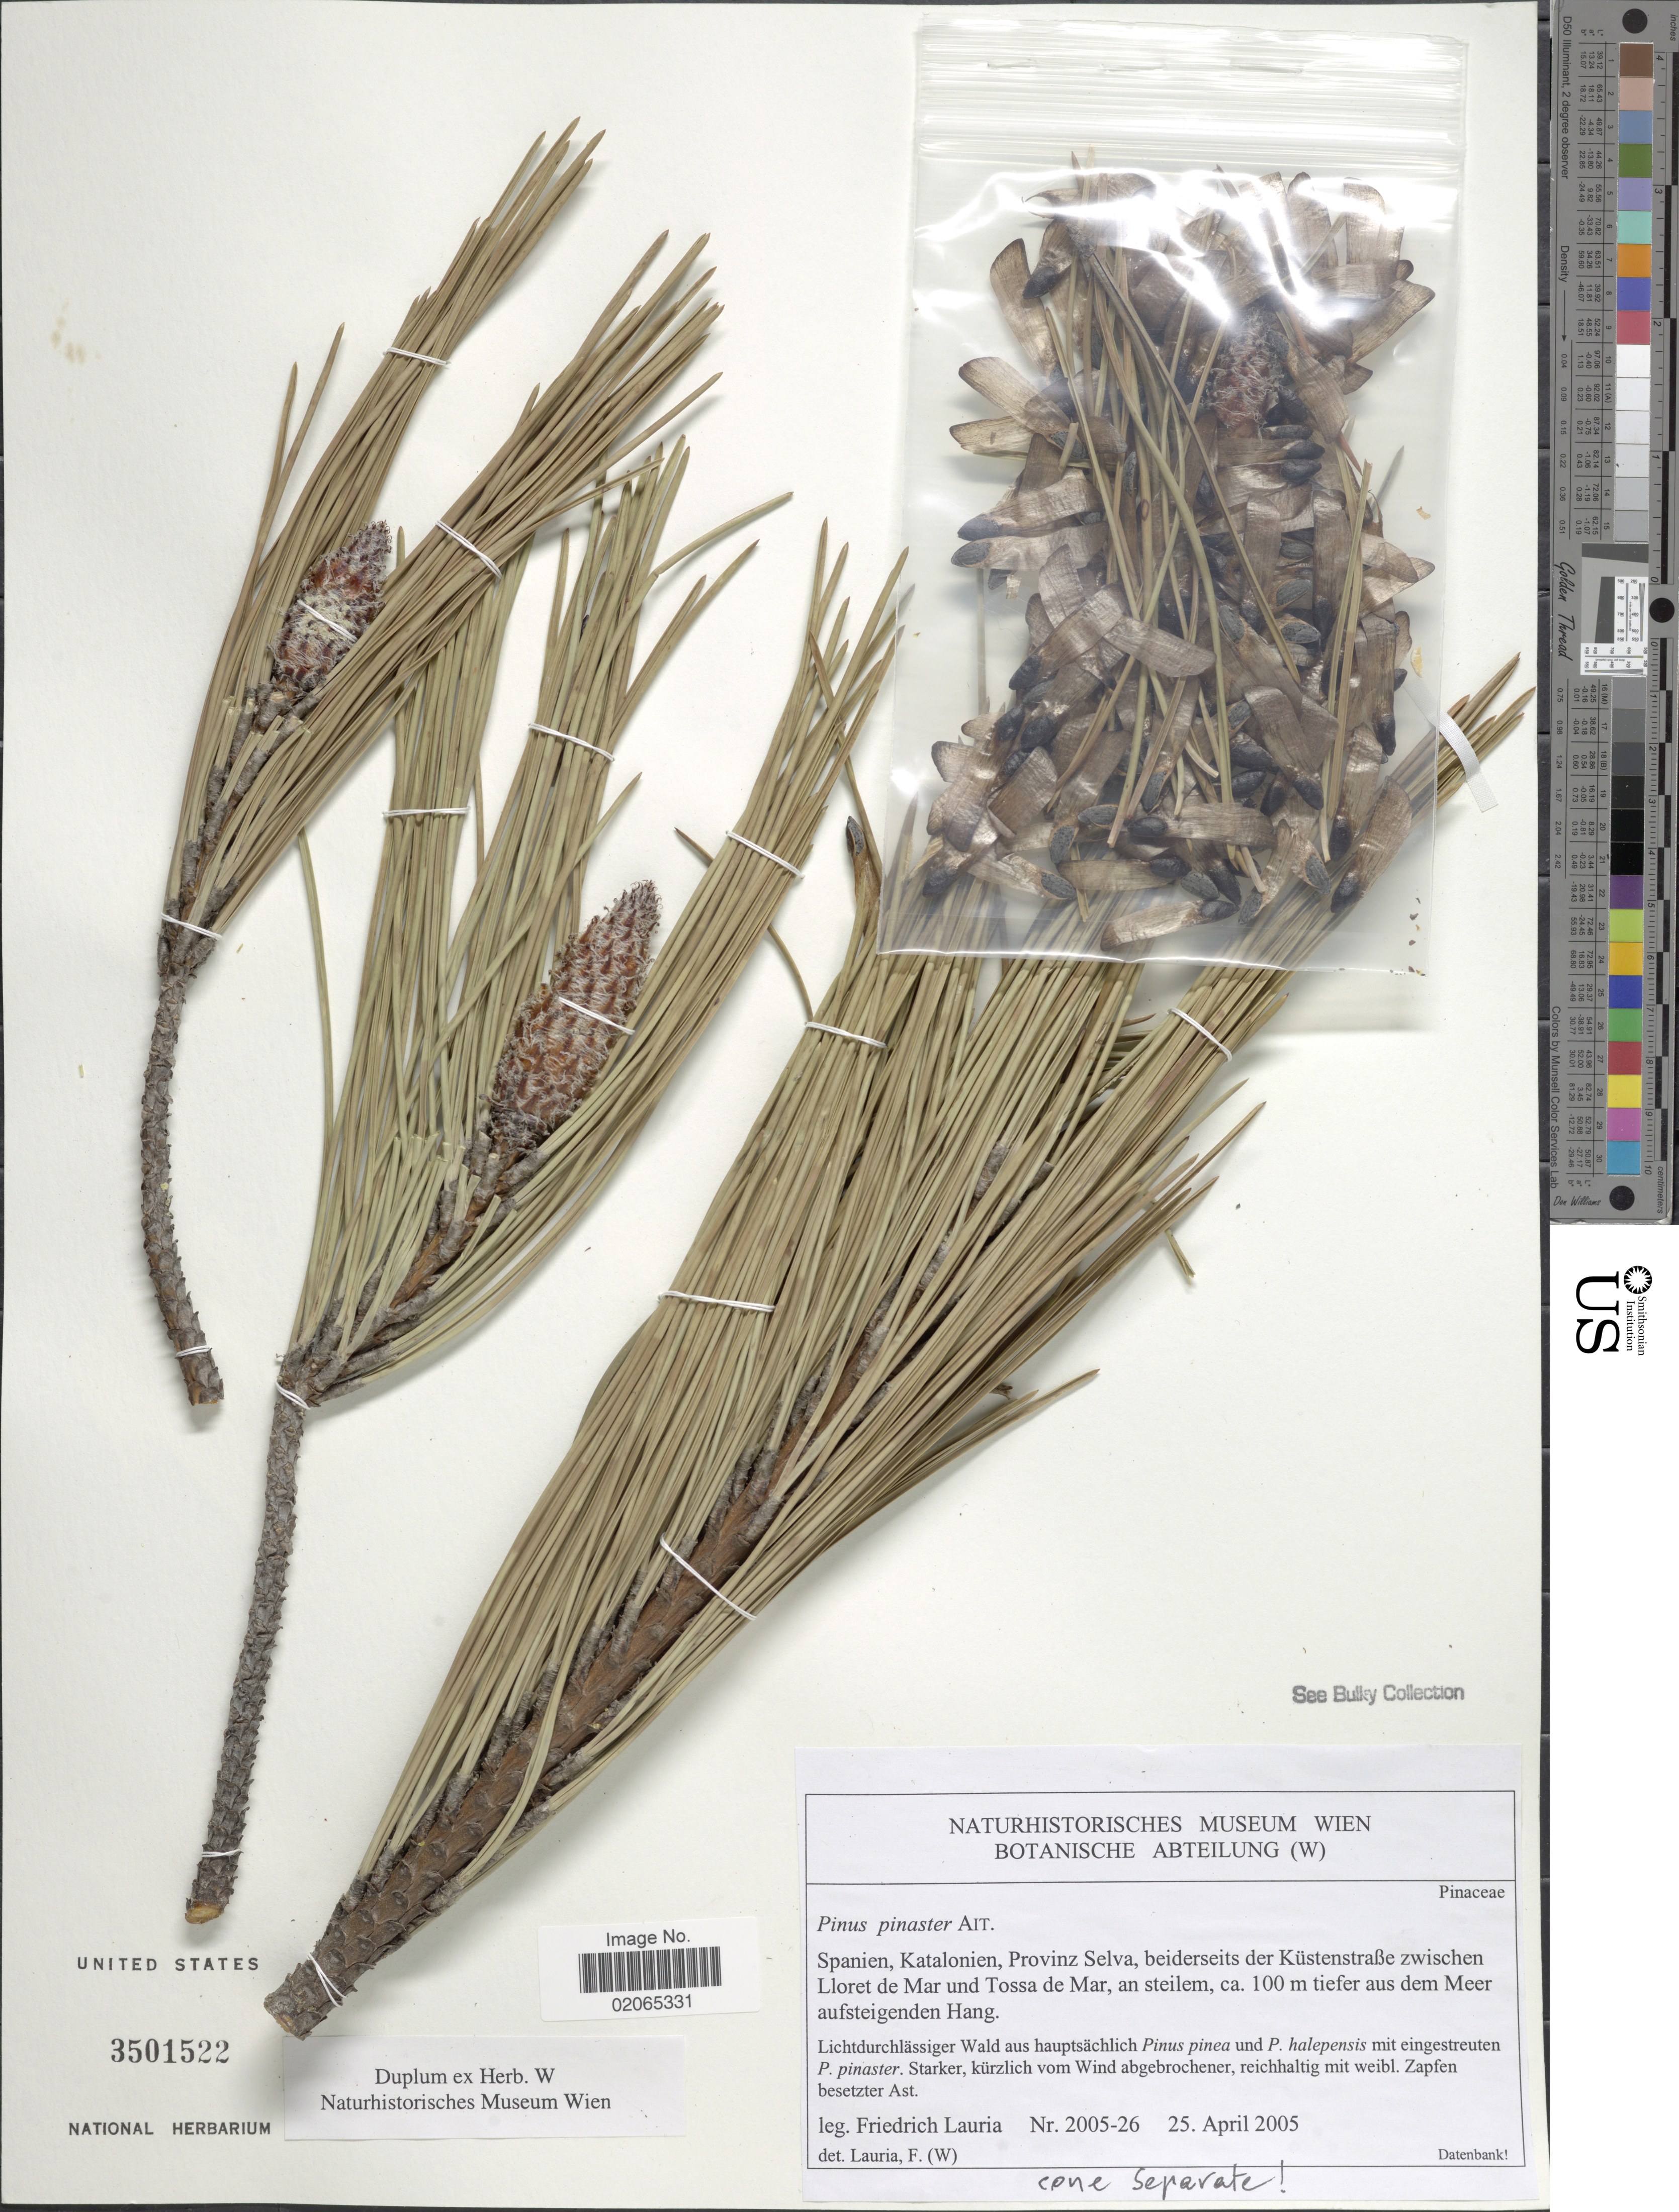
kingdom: Plantae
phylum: Tracheophyta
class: Pinopsida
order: Pinales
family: Pinaceae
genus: Pinus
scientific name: Pinus pinaster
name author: Aiton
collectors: F. Lauria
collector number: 2005-26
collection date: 2005-04-25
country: Spain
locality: Spanien, Katalonien, Provinz Selva, beiderseits der Küstenstraße zwischen Lloret de Mar und Tossa de Mar, an steilm, ca. 100 m tiefer aus dem Meer aufsteigenden Hang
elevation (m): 100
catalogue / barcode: US 3501522